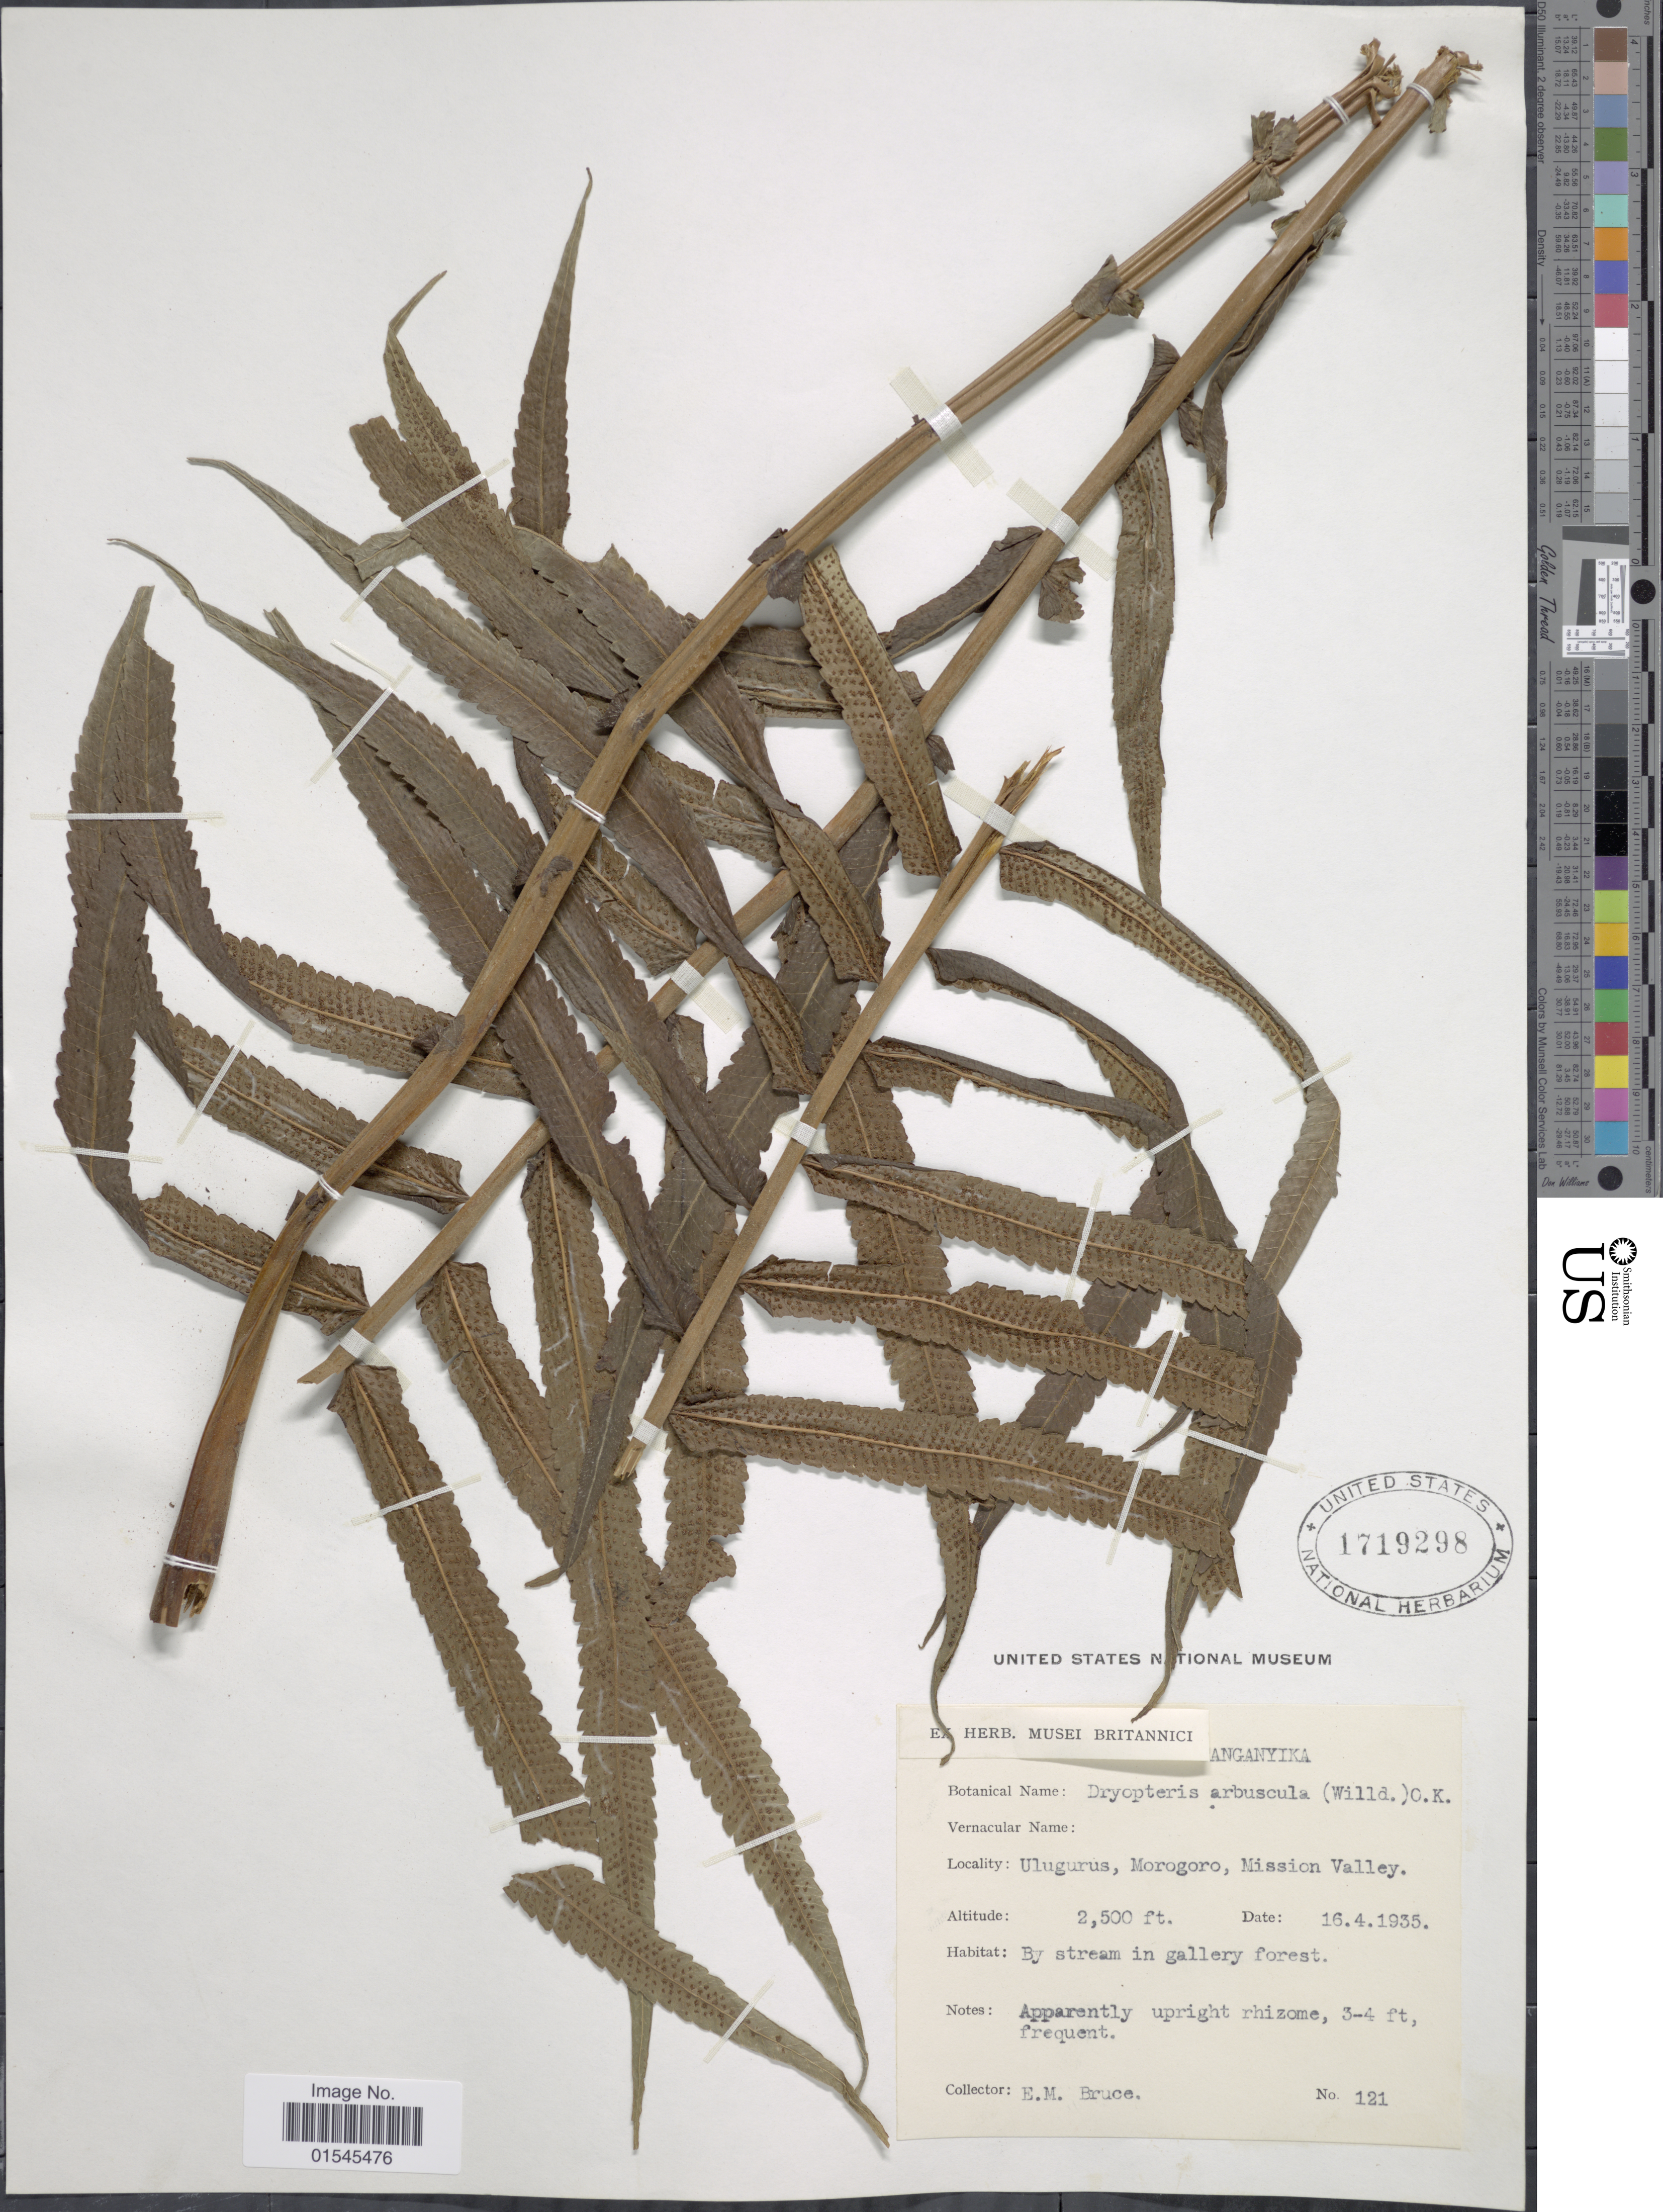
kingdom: Plantae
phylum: Tracheophyta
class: Polypodiopsida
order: Polypodiales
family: Thelypteridaceae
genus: Sphaerostephanos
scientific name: Sphaerostephanos arbuscula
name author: (Willd.) Holttum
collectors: E. Bruce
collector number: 121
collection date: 1935-04-16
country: Tanzania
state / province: Morogoro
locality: Tanganyika. Ulugurus, Morogoro, Mission Valley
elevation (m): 762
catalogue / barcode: US 1719298